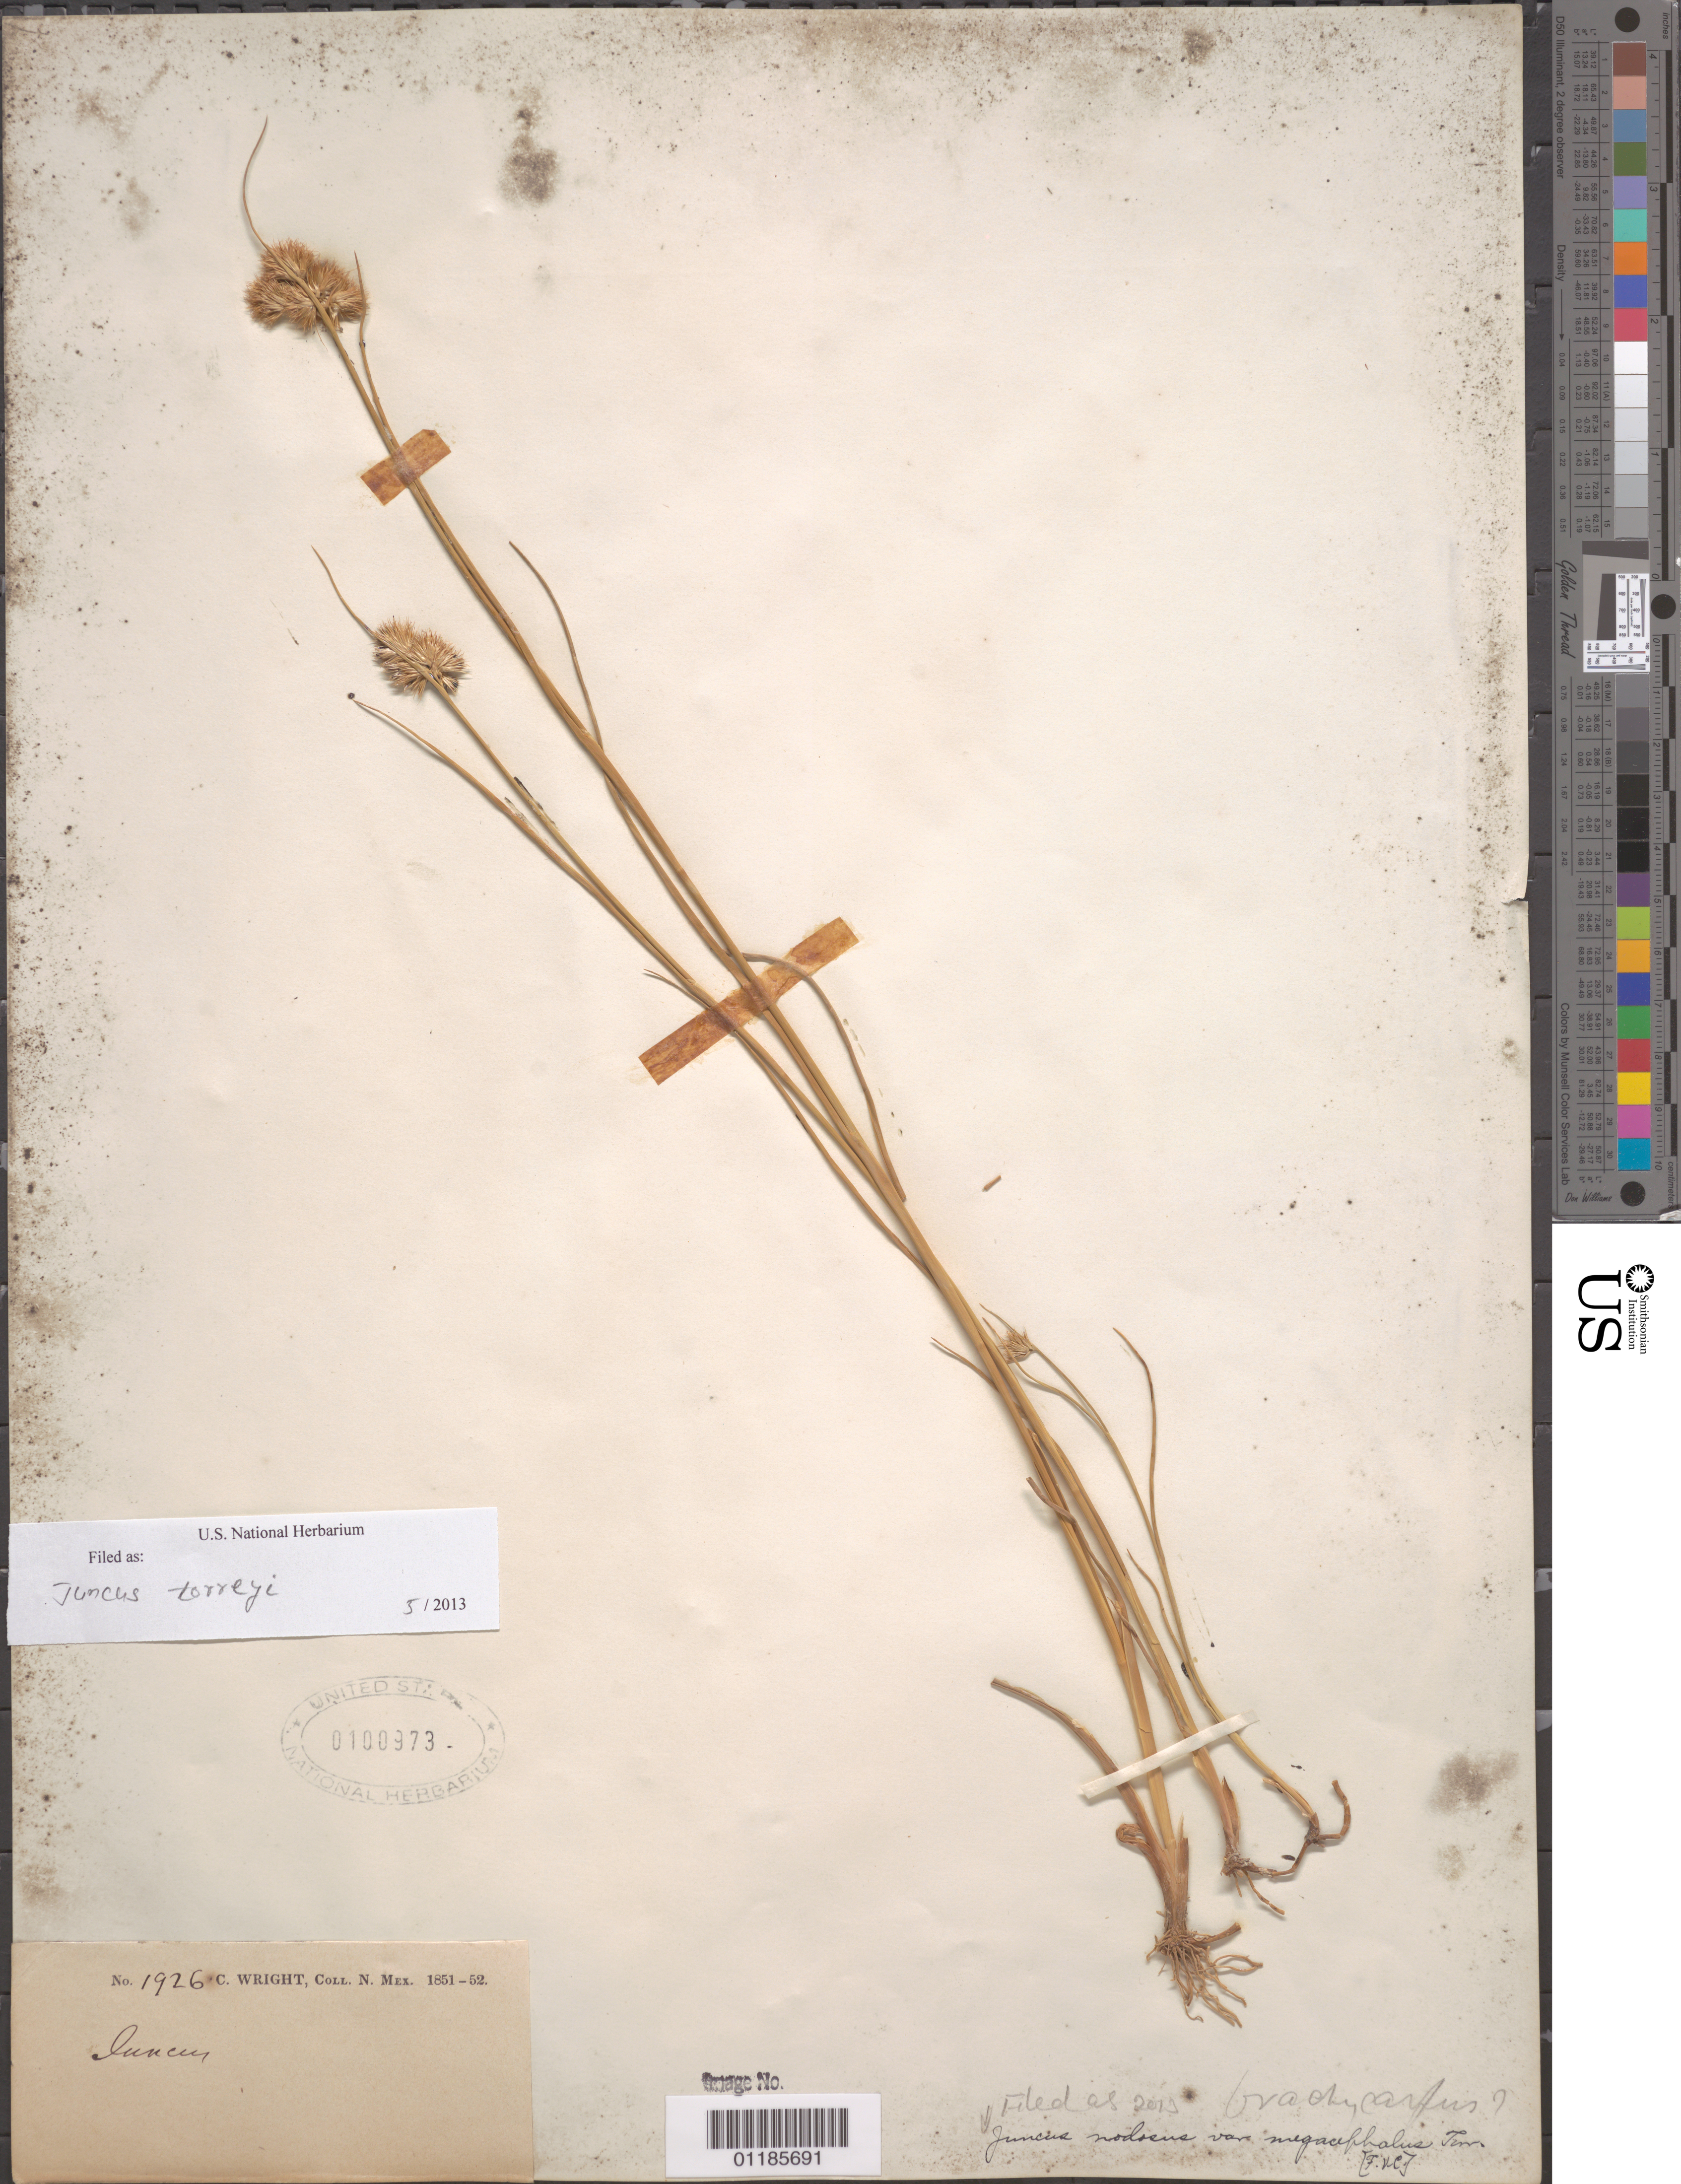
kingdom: Plantae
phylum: Tracheophyta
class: Liliopsida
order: Poales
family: Juncaceae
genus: Juncus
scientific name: Juncus torreyi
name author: Coville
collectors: C. Wright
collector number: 1926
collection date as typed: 1851 to -- --- 1852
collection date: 1851/1852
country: United States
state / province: New Mexico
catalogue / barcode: US 100973